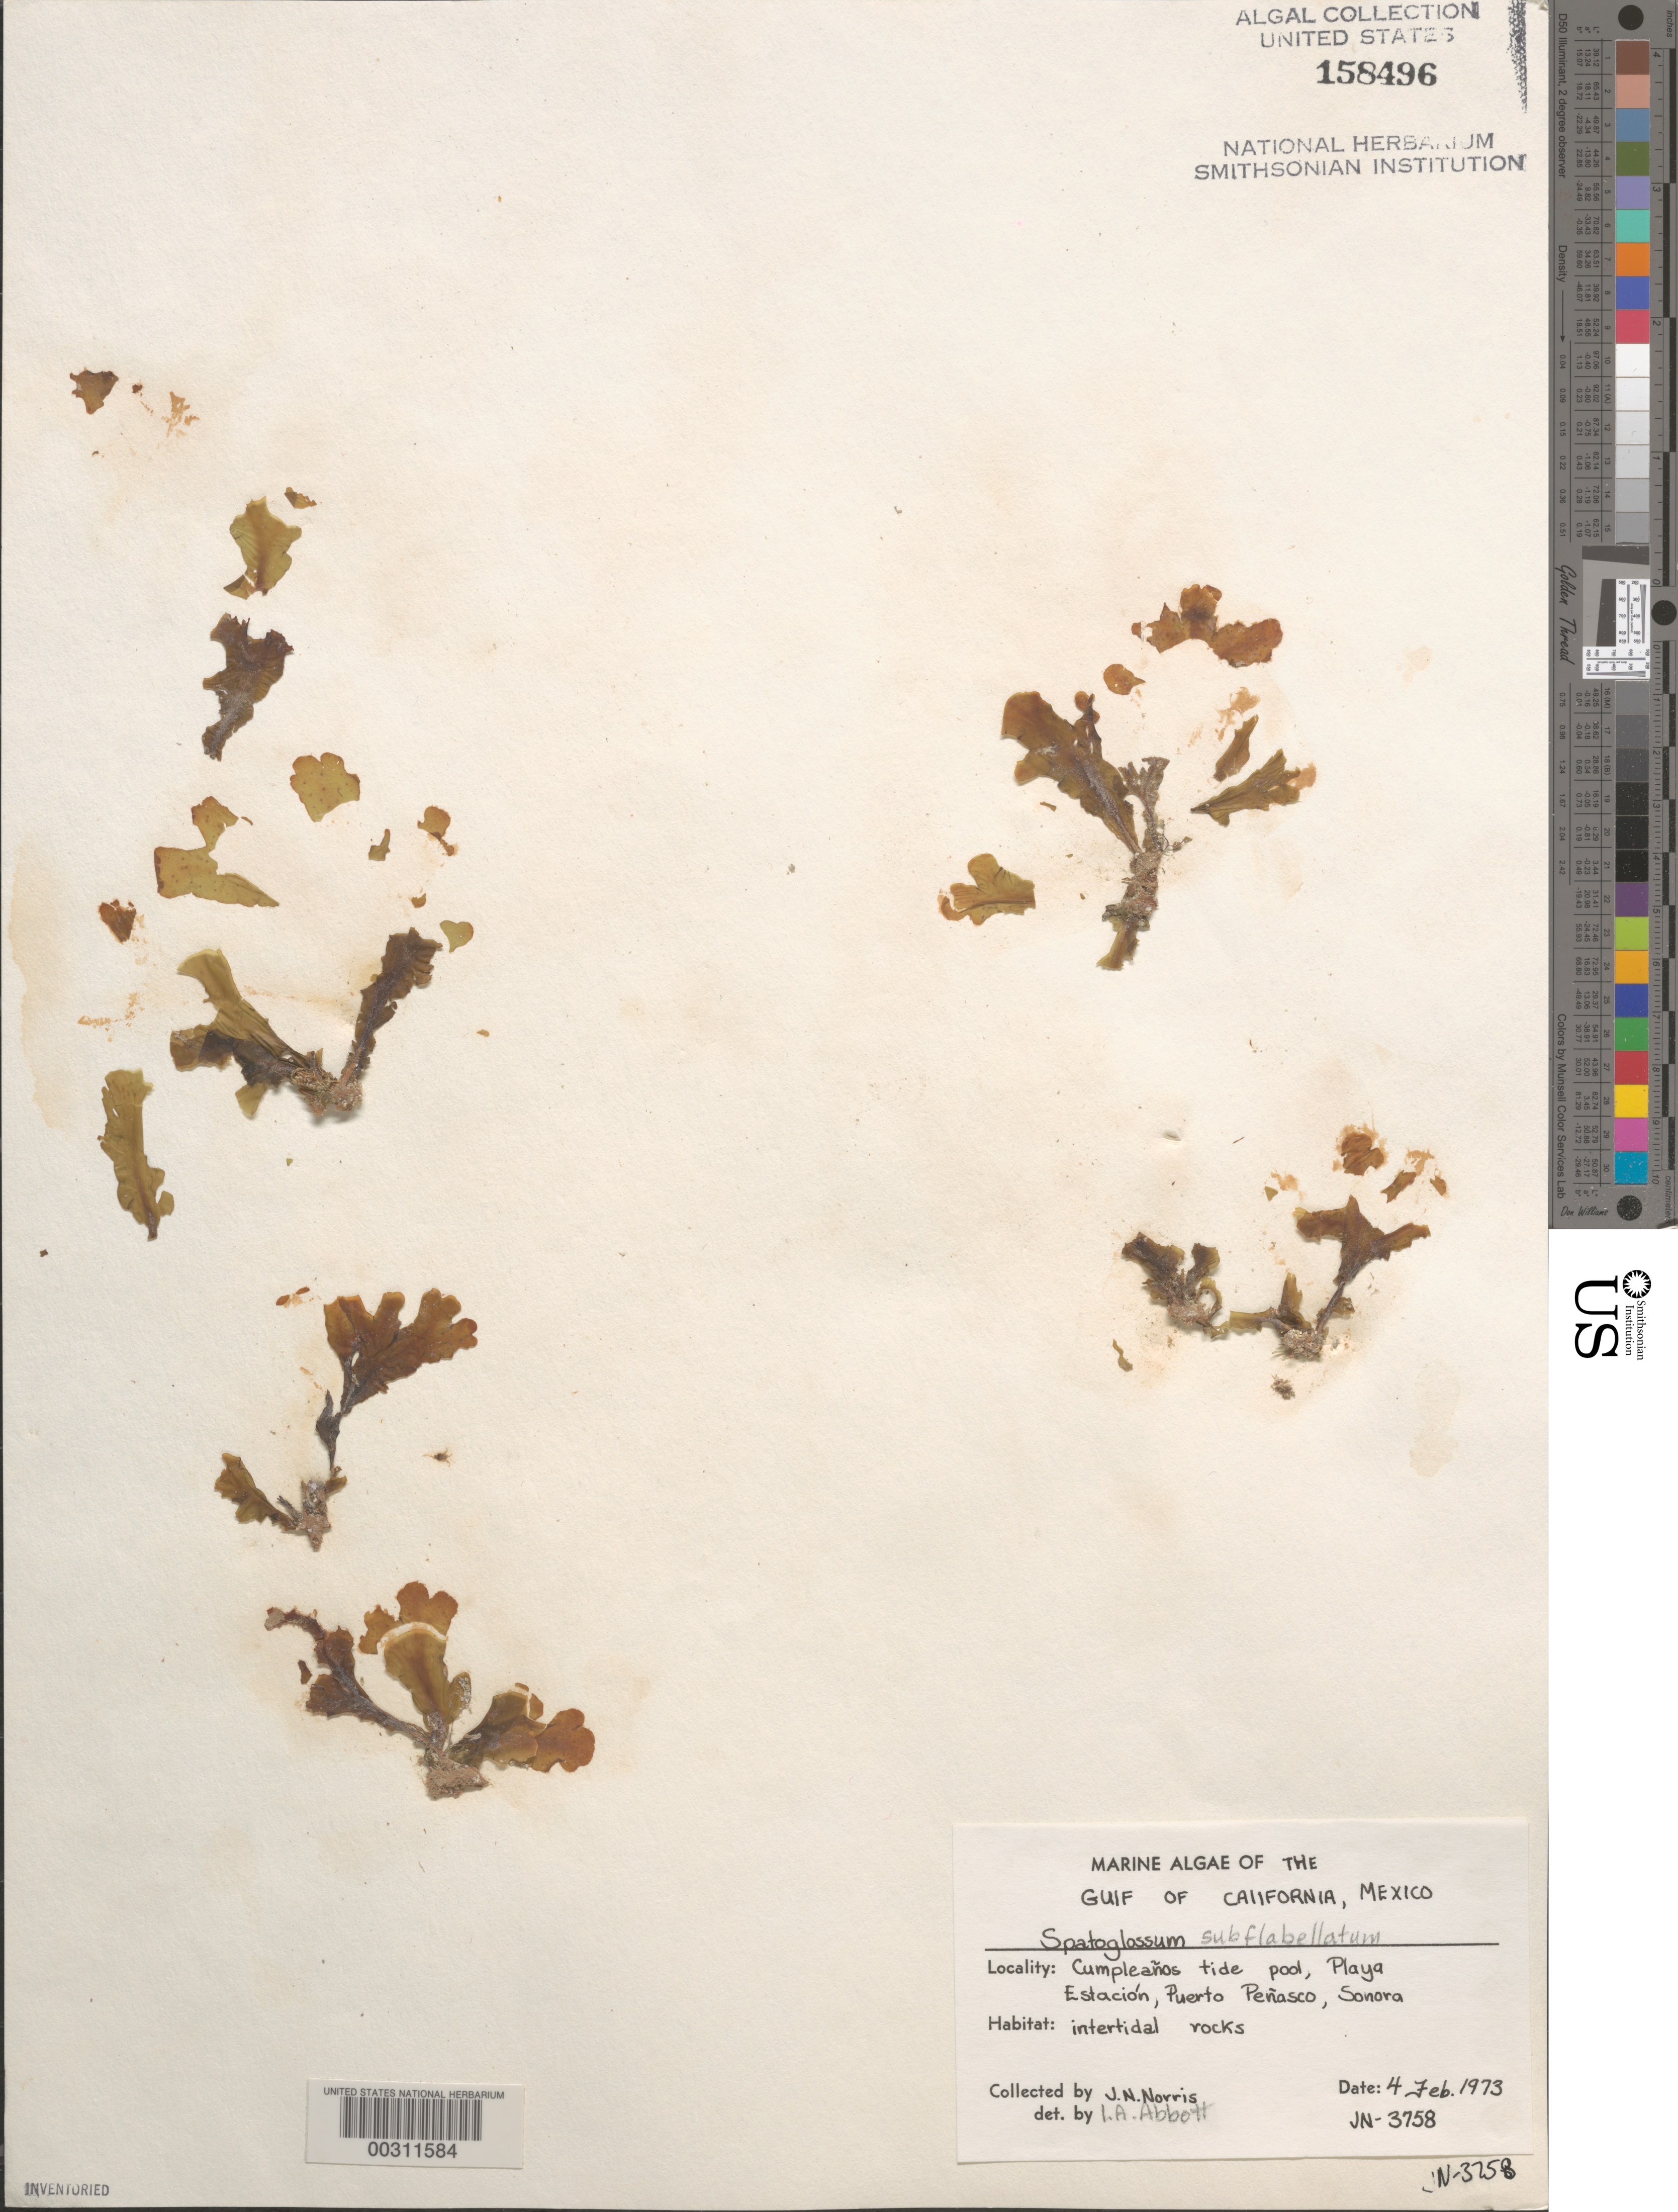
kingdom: Chromista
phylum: Ochrophyta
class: Phaeophyceae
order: Dictyotales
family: Dictyotaceae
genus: Spatoglossum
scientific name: Spatoglossum subflabellatum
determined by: Abbott, Isabella A.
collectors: J. N. Norris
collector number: JN-3758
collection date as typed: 04 Feb 1973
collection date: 1973-02-04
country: Mexico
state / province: Sonora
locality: Playa Estacion, Puerto Penasco, Cumpleanos tide pool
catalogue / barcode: US 158496